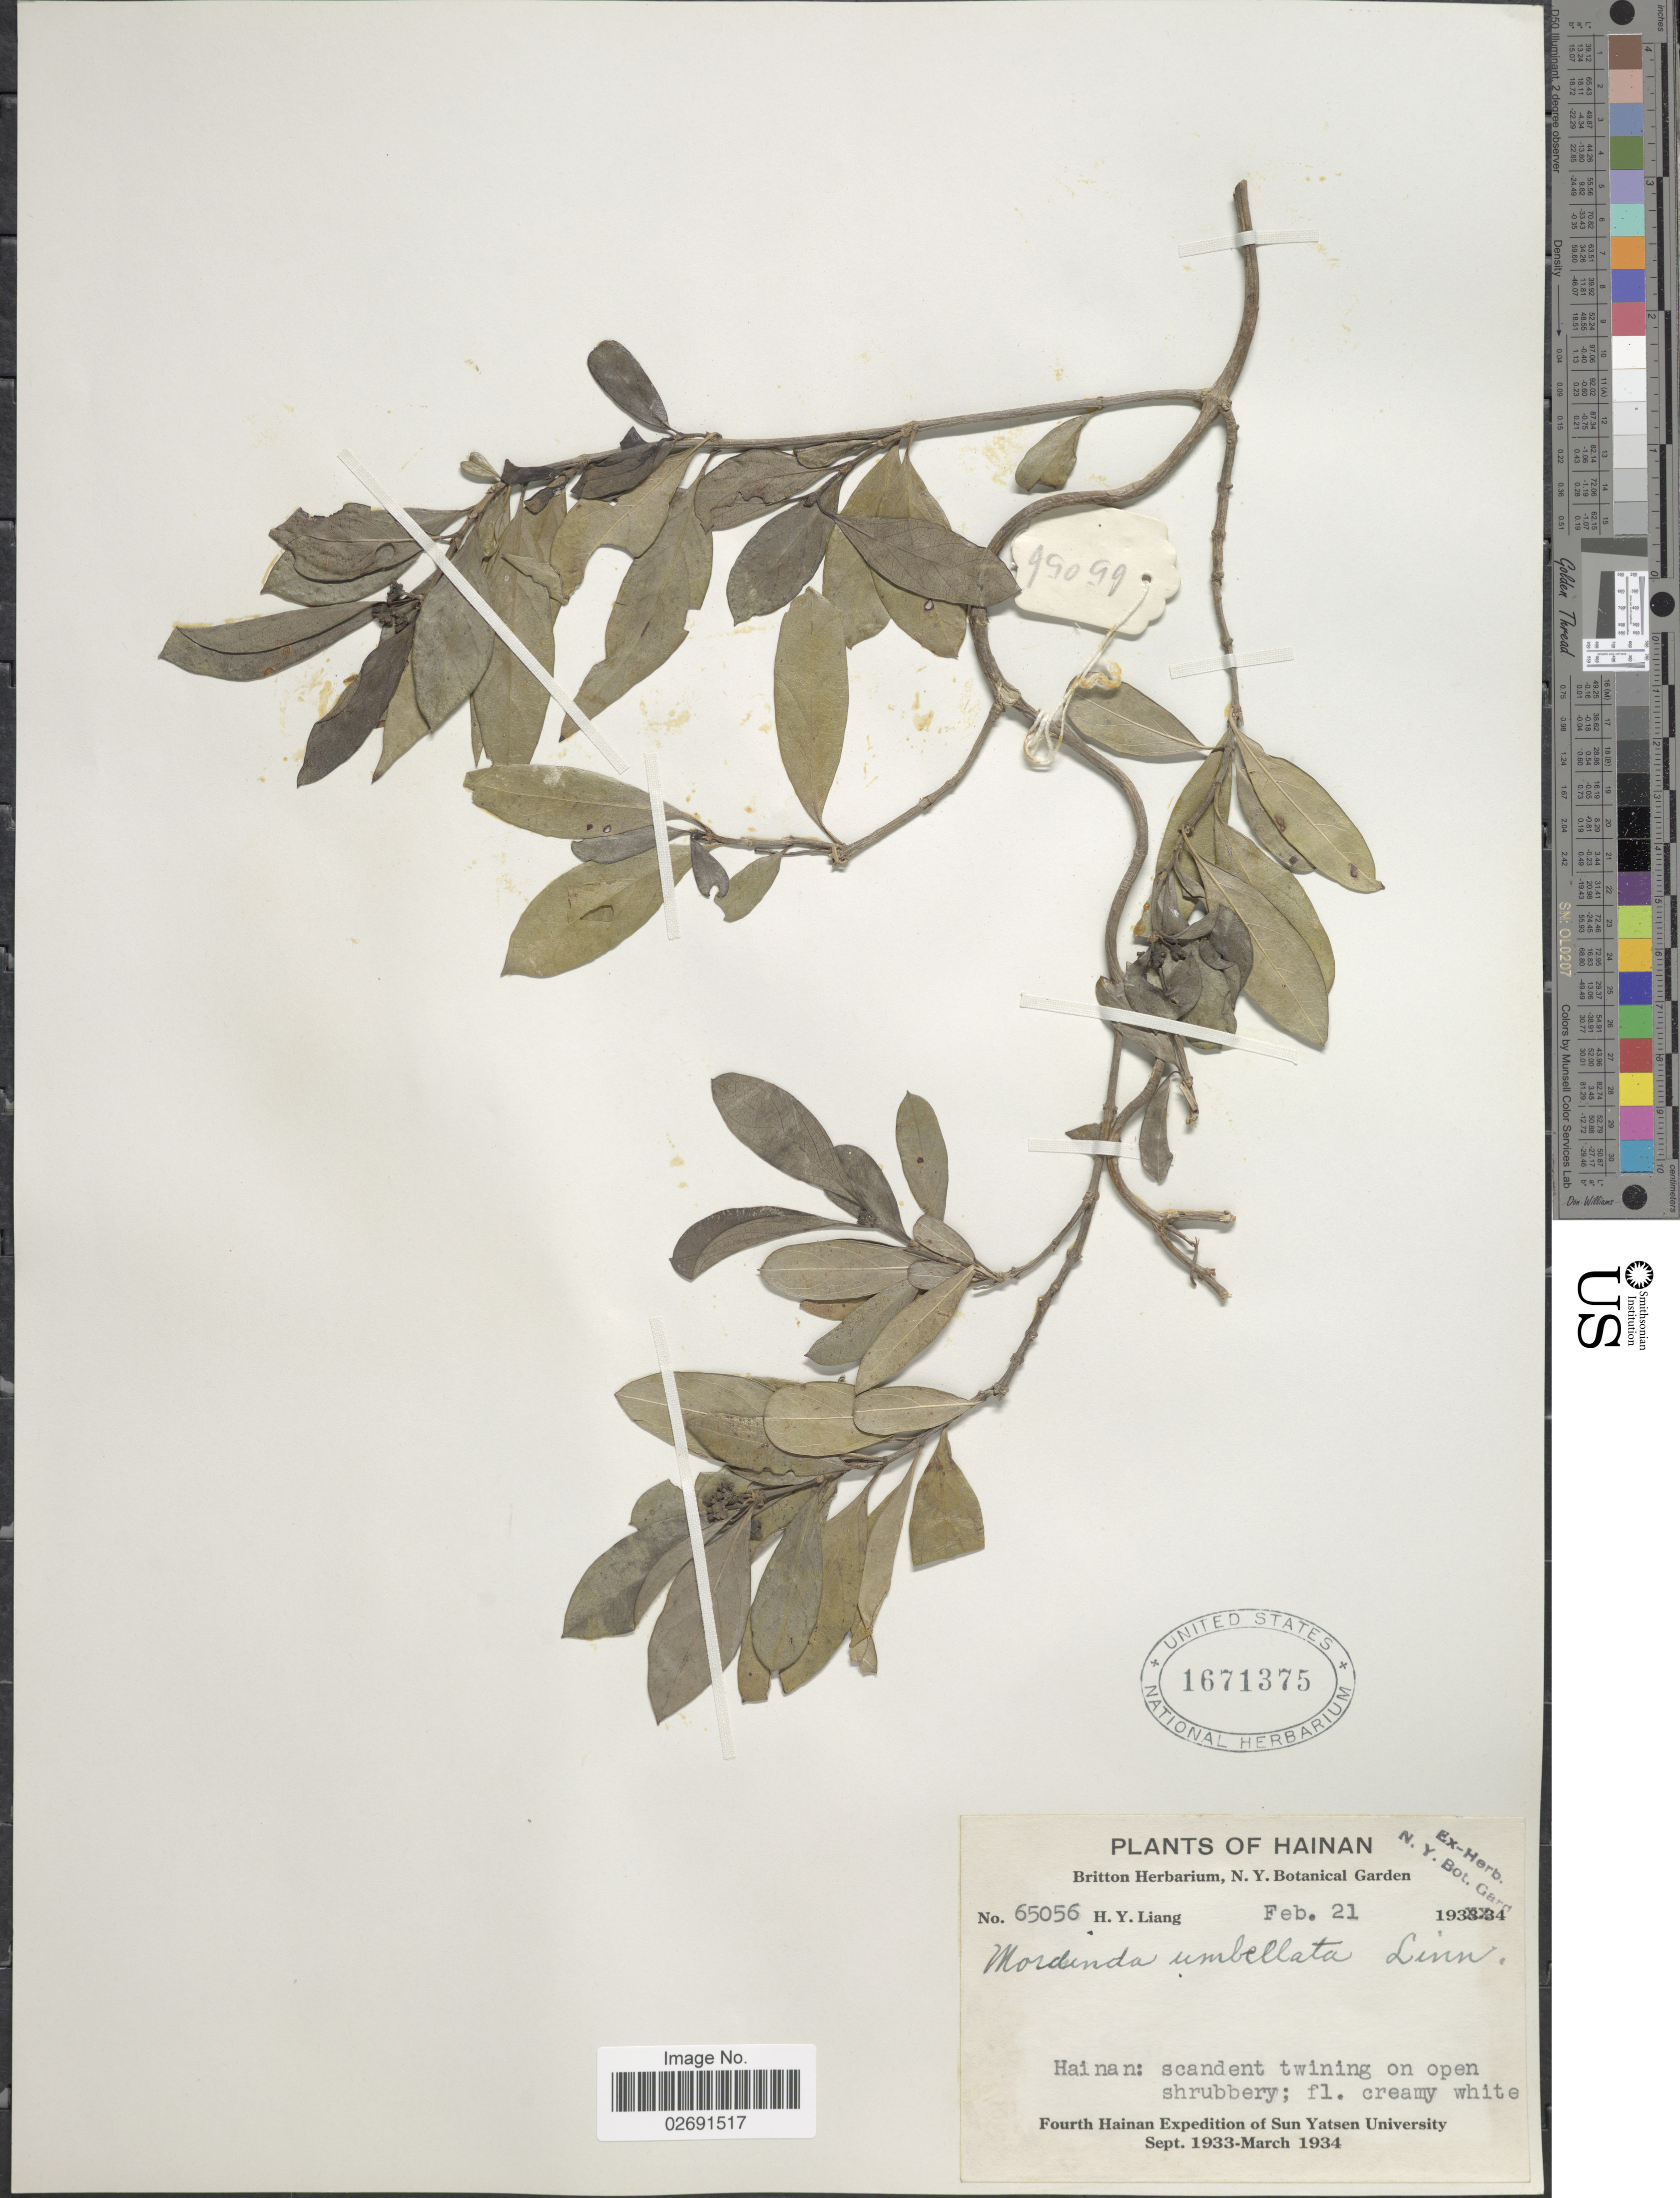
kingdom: Plantae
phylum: Tracheophyta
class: Magnoliopsida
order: Gentianales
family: Rubiaceae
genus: Gynochthodes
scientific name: Gynochthodes umbellata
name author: (L.) Razafim. & B. Bremer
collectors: H. Y. Liang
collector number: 65056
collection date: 1934-02-21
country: China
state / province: Hainan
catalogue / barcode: US 1671375